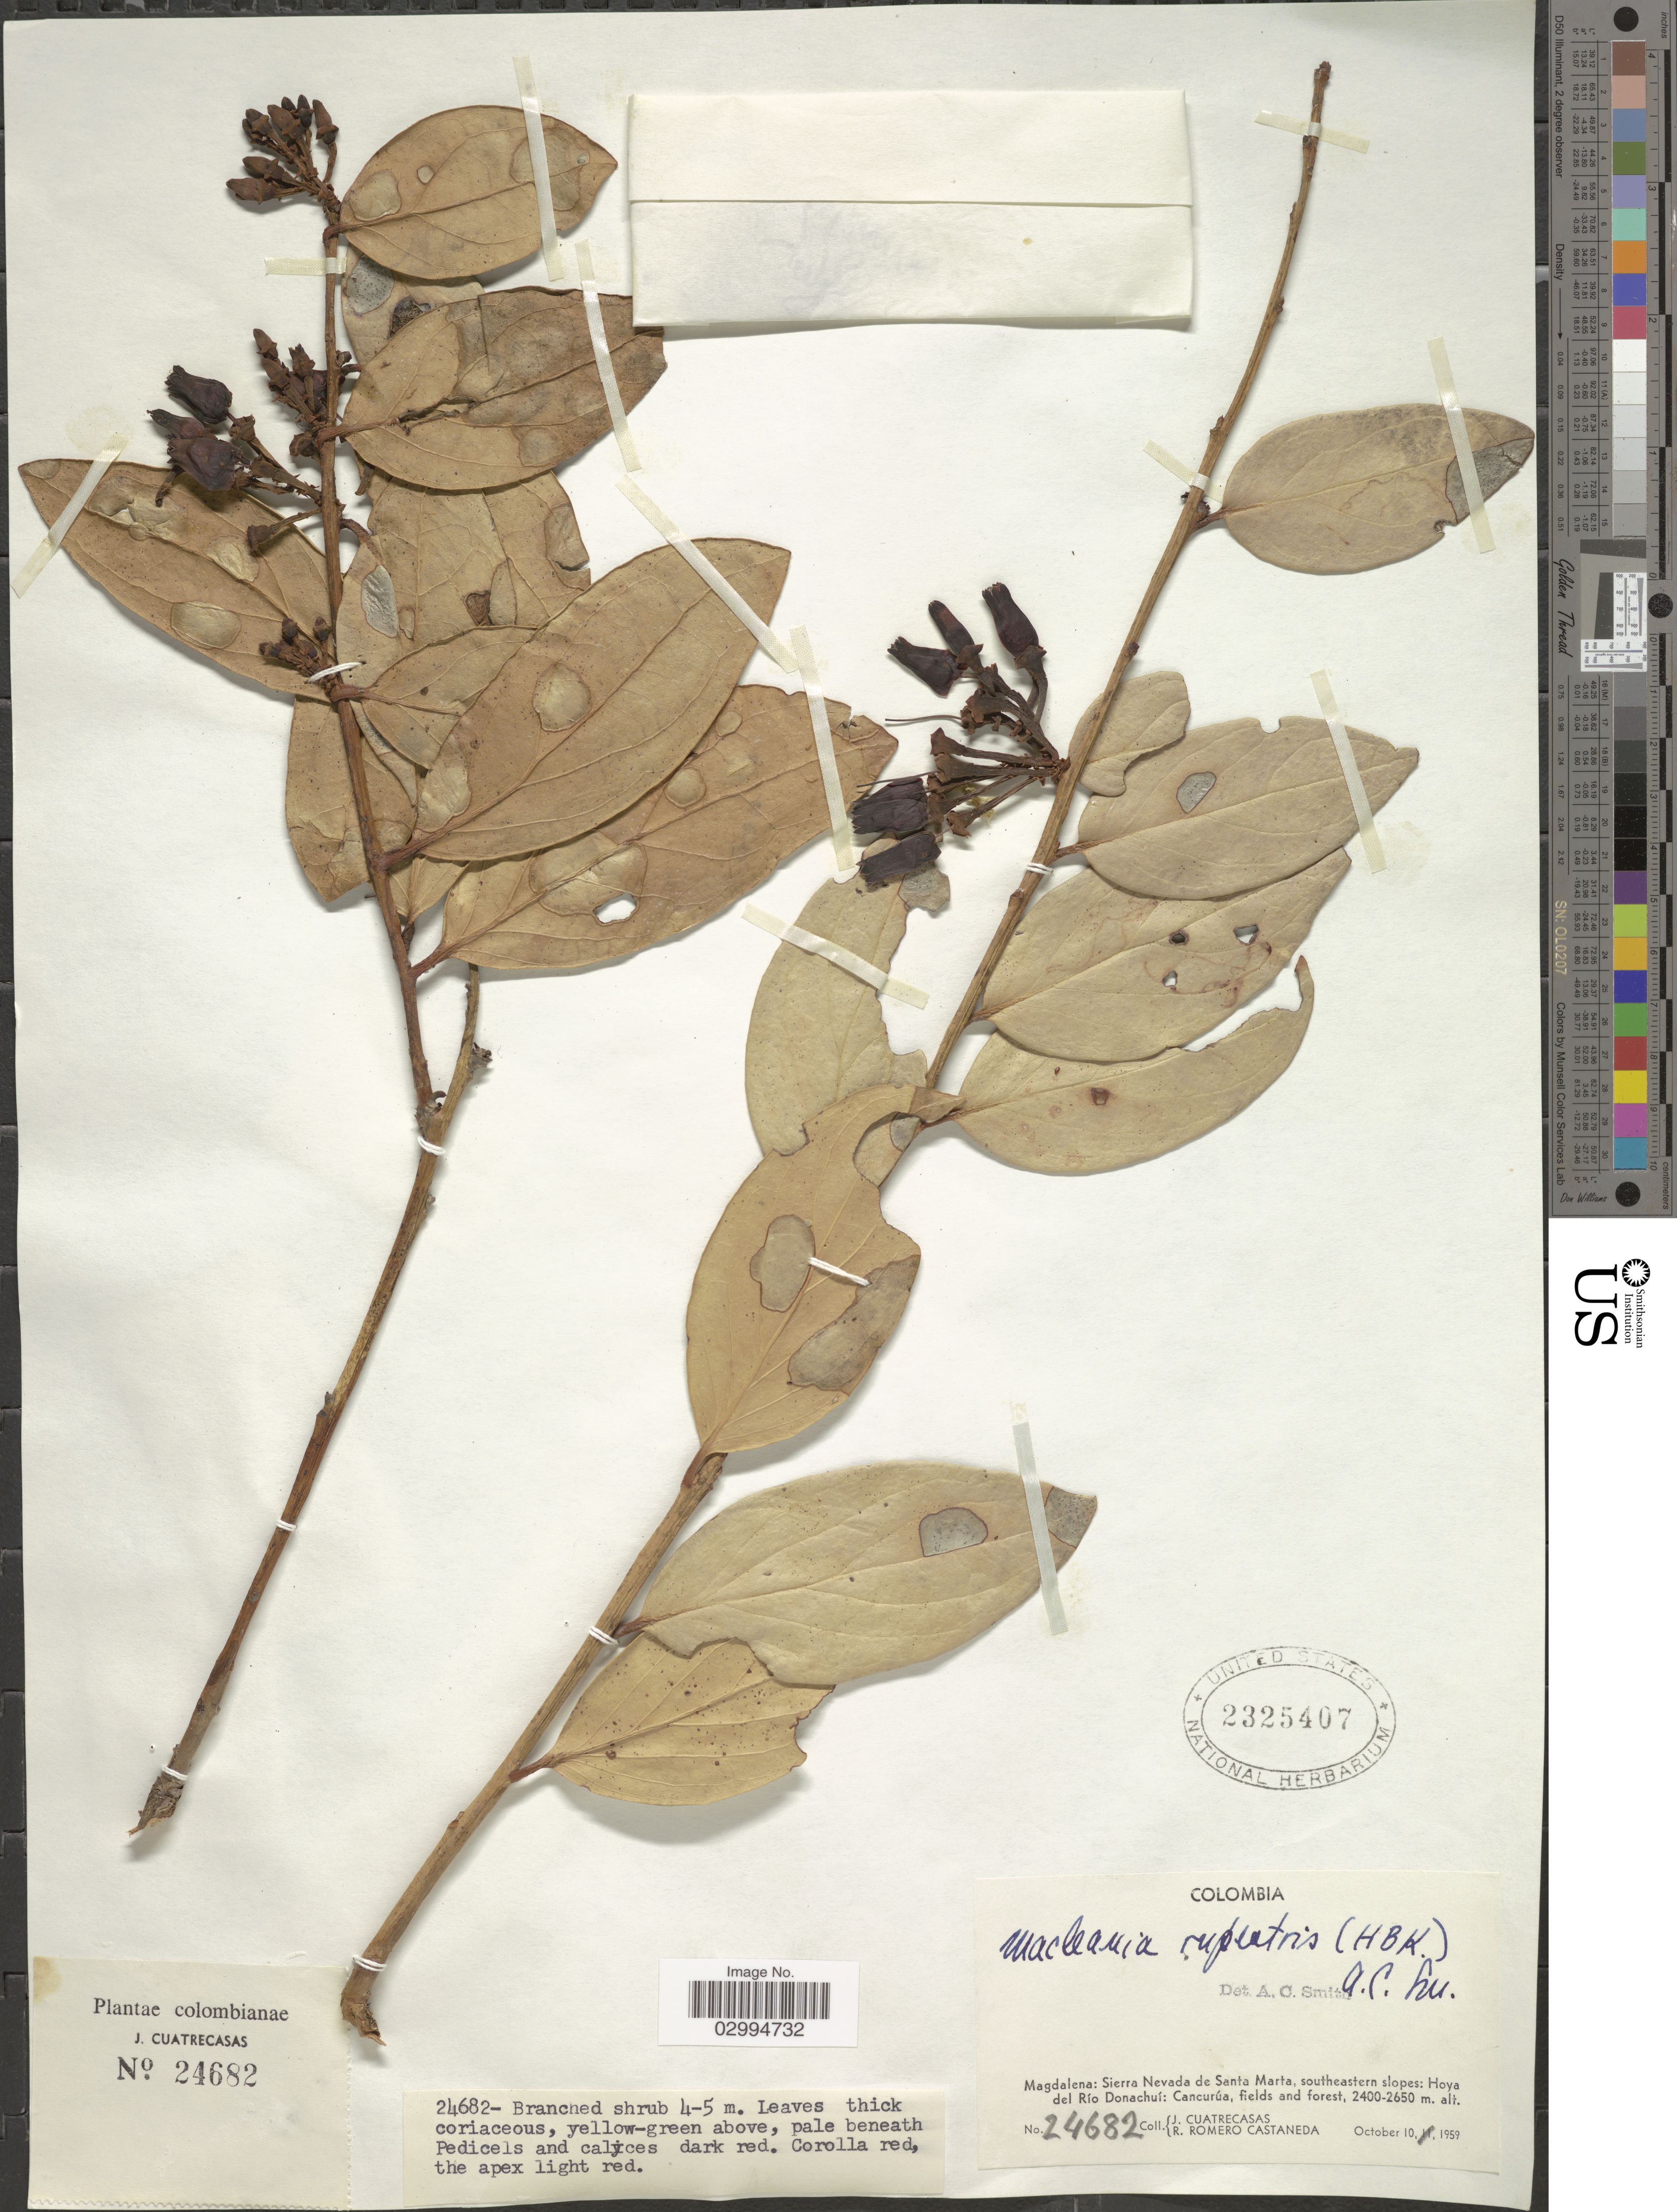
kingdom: Plantae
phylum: Tracheophyta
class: Magnoliopsida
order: Ericales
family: Ericaceae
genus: Macleania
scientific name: Macleania rupestris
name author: (Kunth) A.C. Sm.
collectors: J. Cuatrecasas & R. Romero Castañeda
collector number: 24682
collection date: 1959-10-10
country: Colombia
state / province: Magdalena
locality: Sierra Nevada de Santa Marta, southeastern slopes: Hoya del Río Donachuí: Cancurúa.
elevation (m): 2400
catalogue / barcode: US 2325407